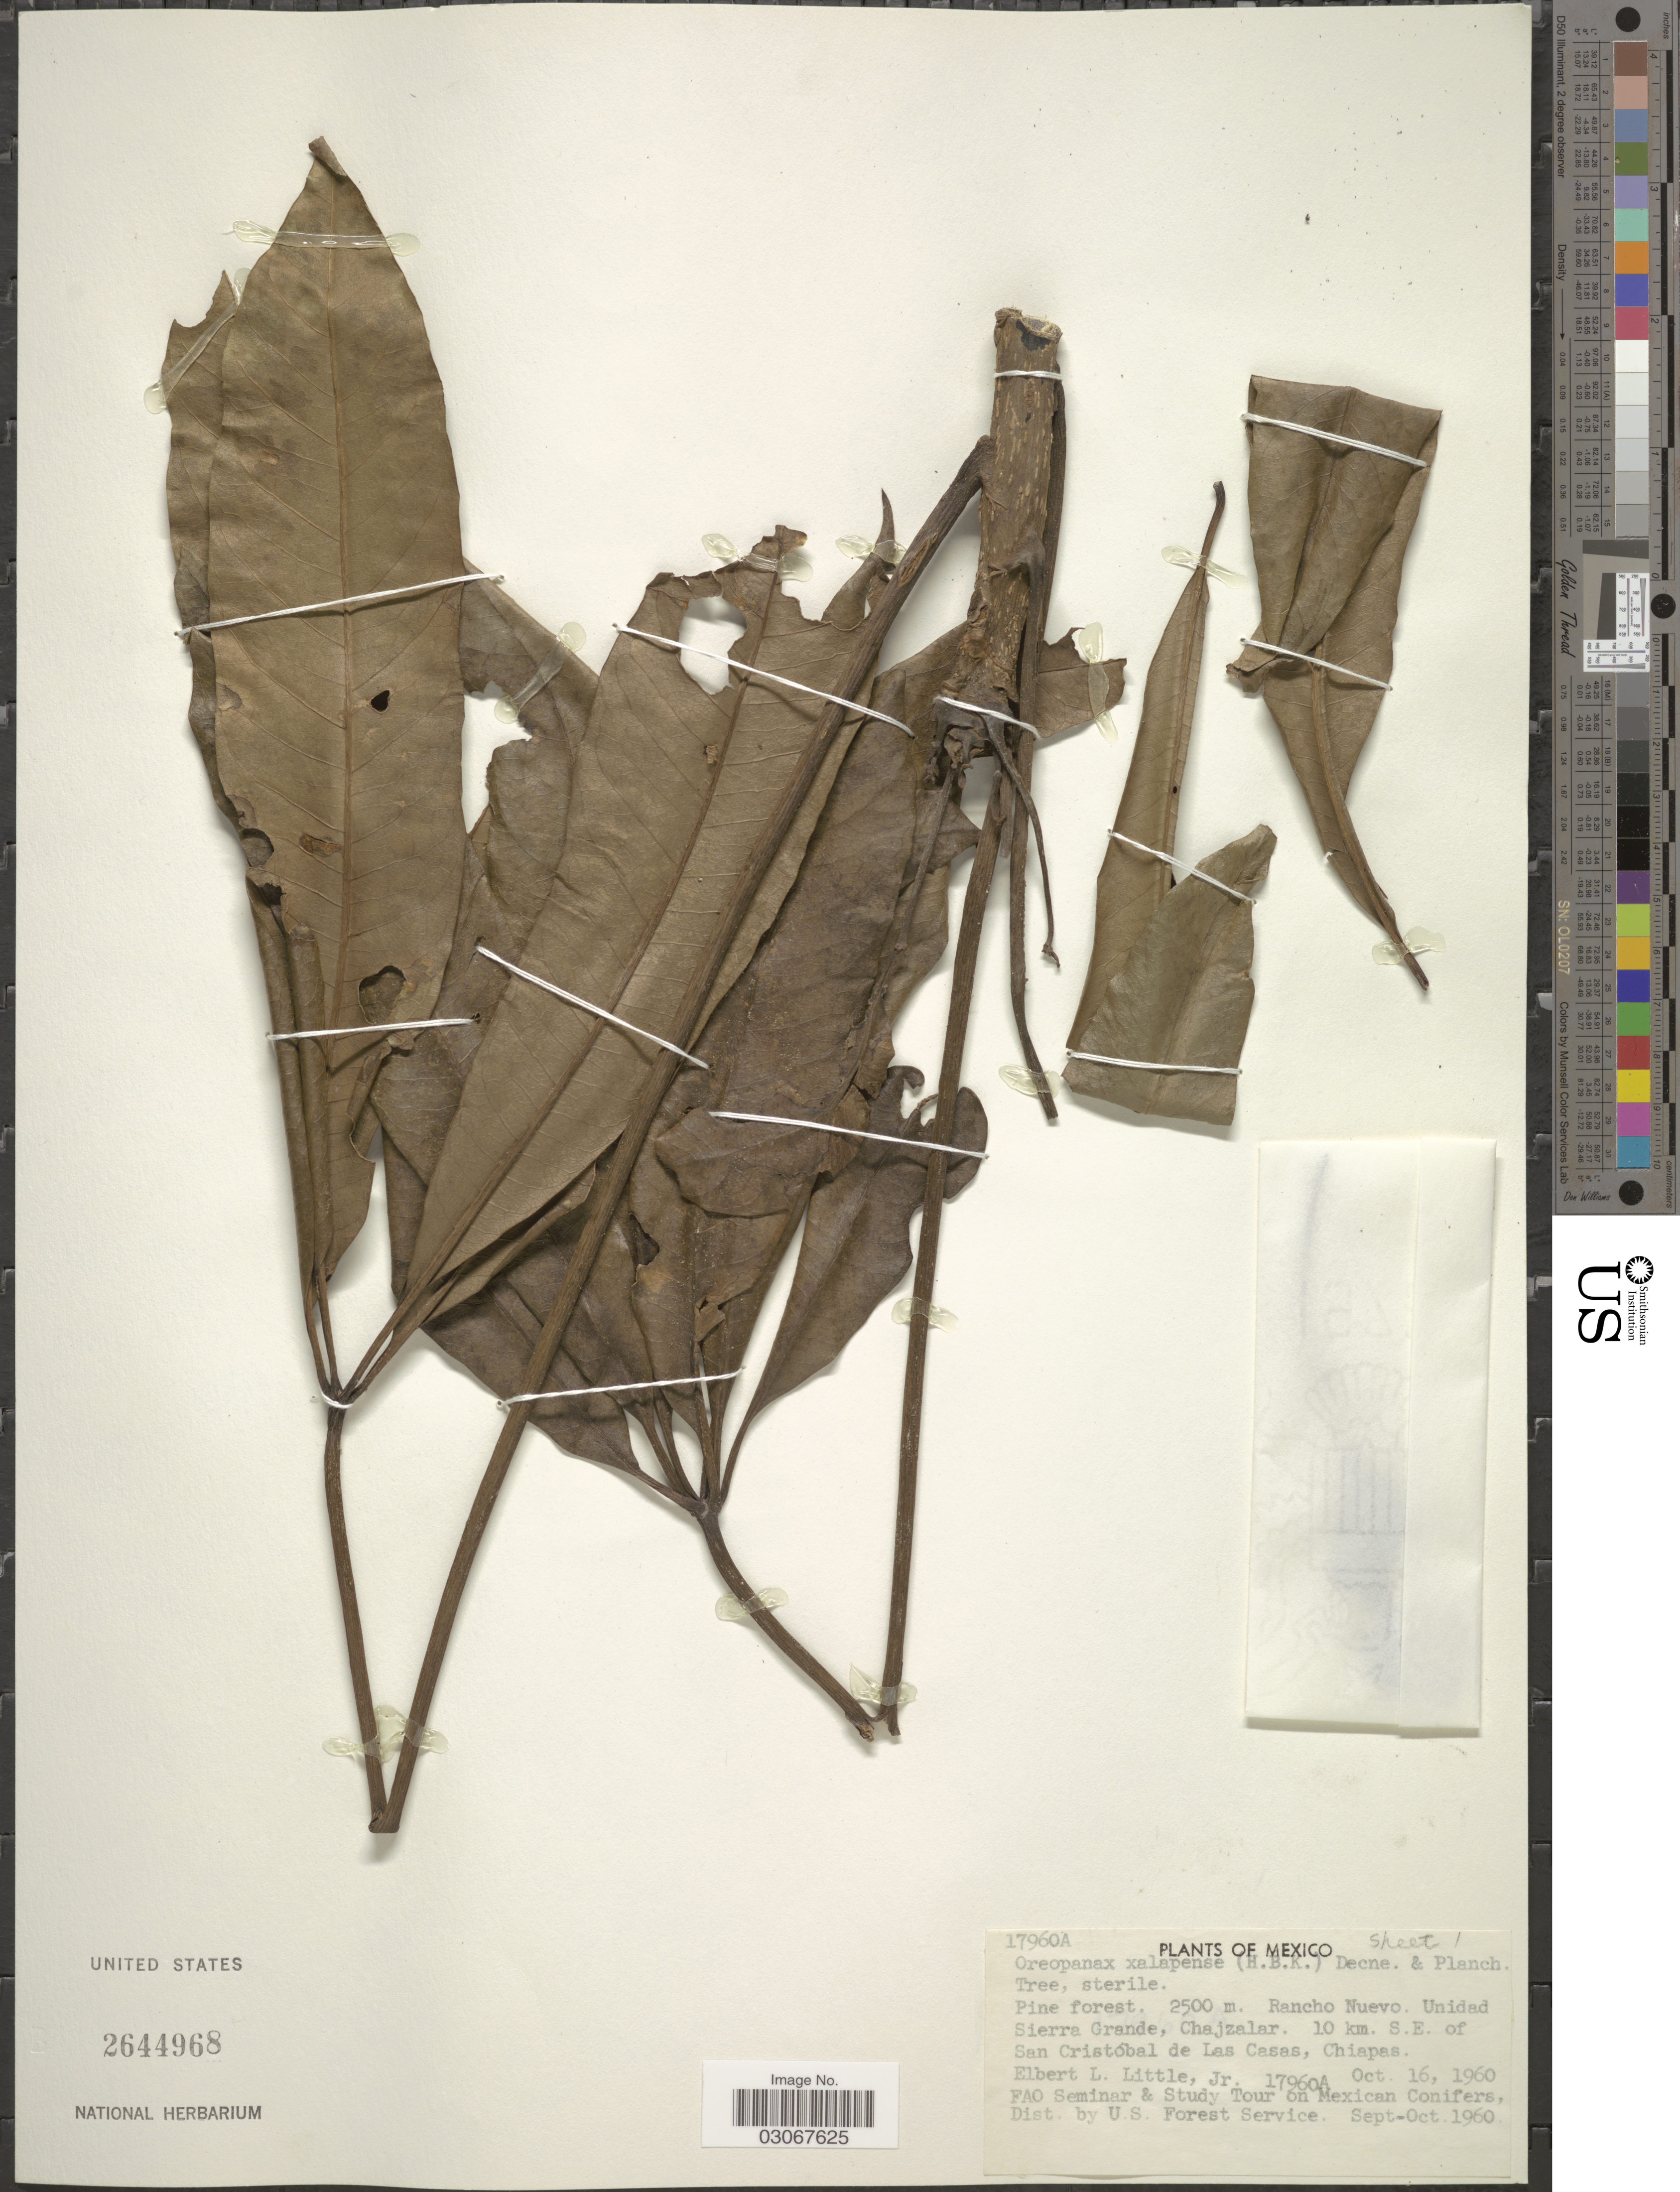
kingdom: Plantae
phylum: Tracheophyta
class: Magnoliopsida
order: Apiales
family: Araliaceae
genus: Oreopanax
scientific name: Oreopanax xalapensis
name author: (Kunth) Decne. & Planch.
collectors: E. L. Little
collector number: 17960A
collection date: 1960-10-16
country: Mexico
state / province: Chiapas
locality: Rancho Nuevo Unidad Sierre Grande, Chajzalar. 10 km S.E. of San Cristobal de Las Casas.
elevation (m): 2500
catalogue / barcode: US 2644968